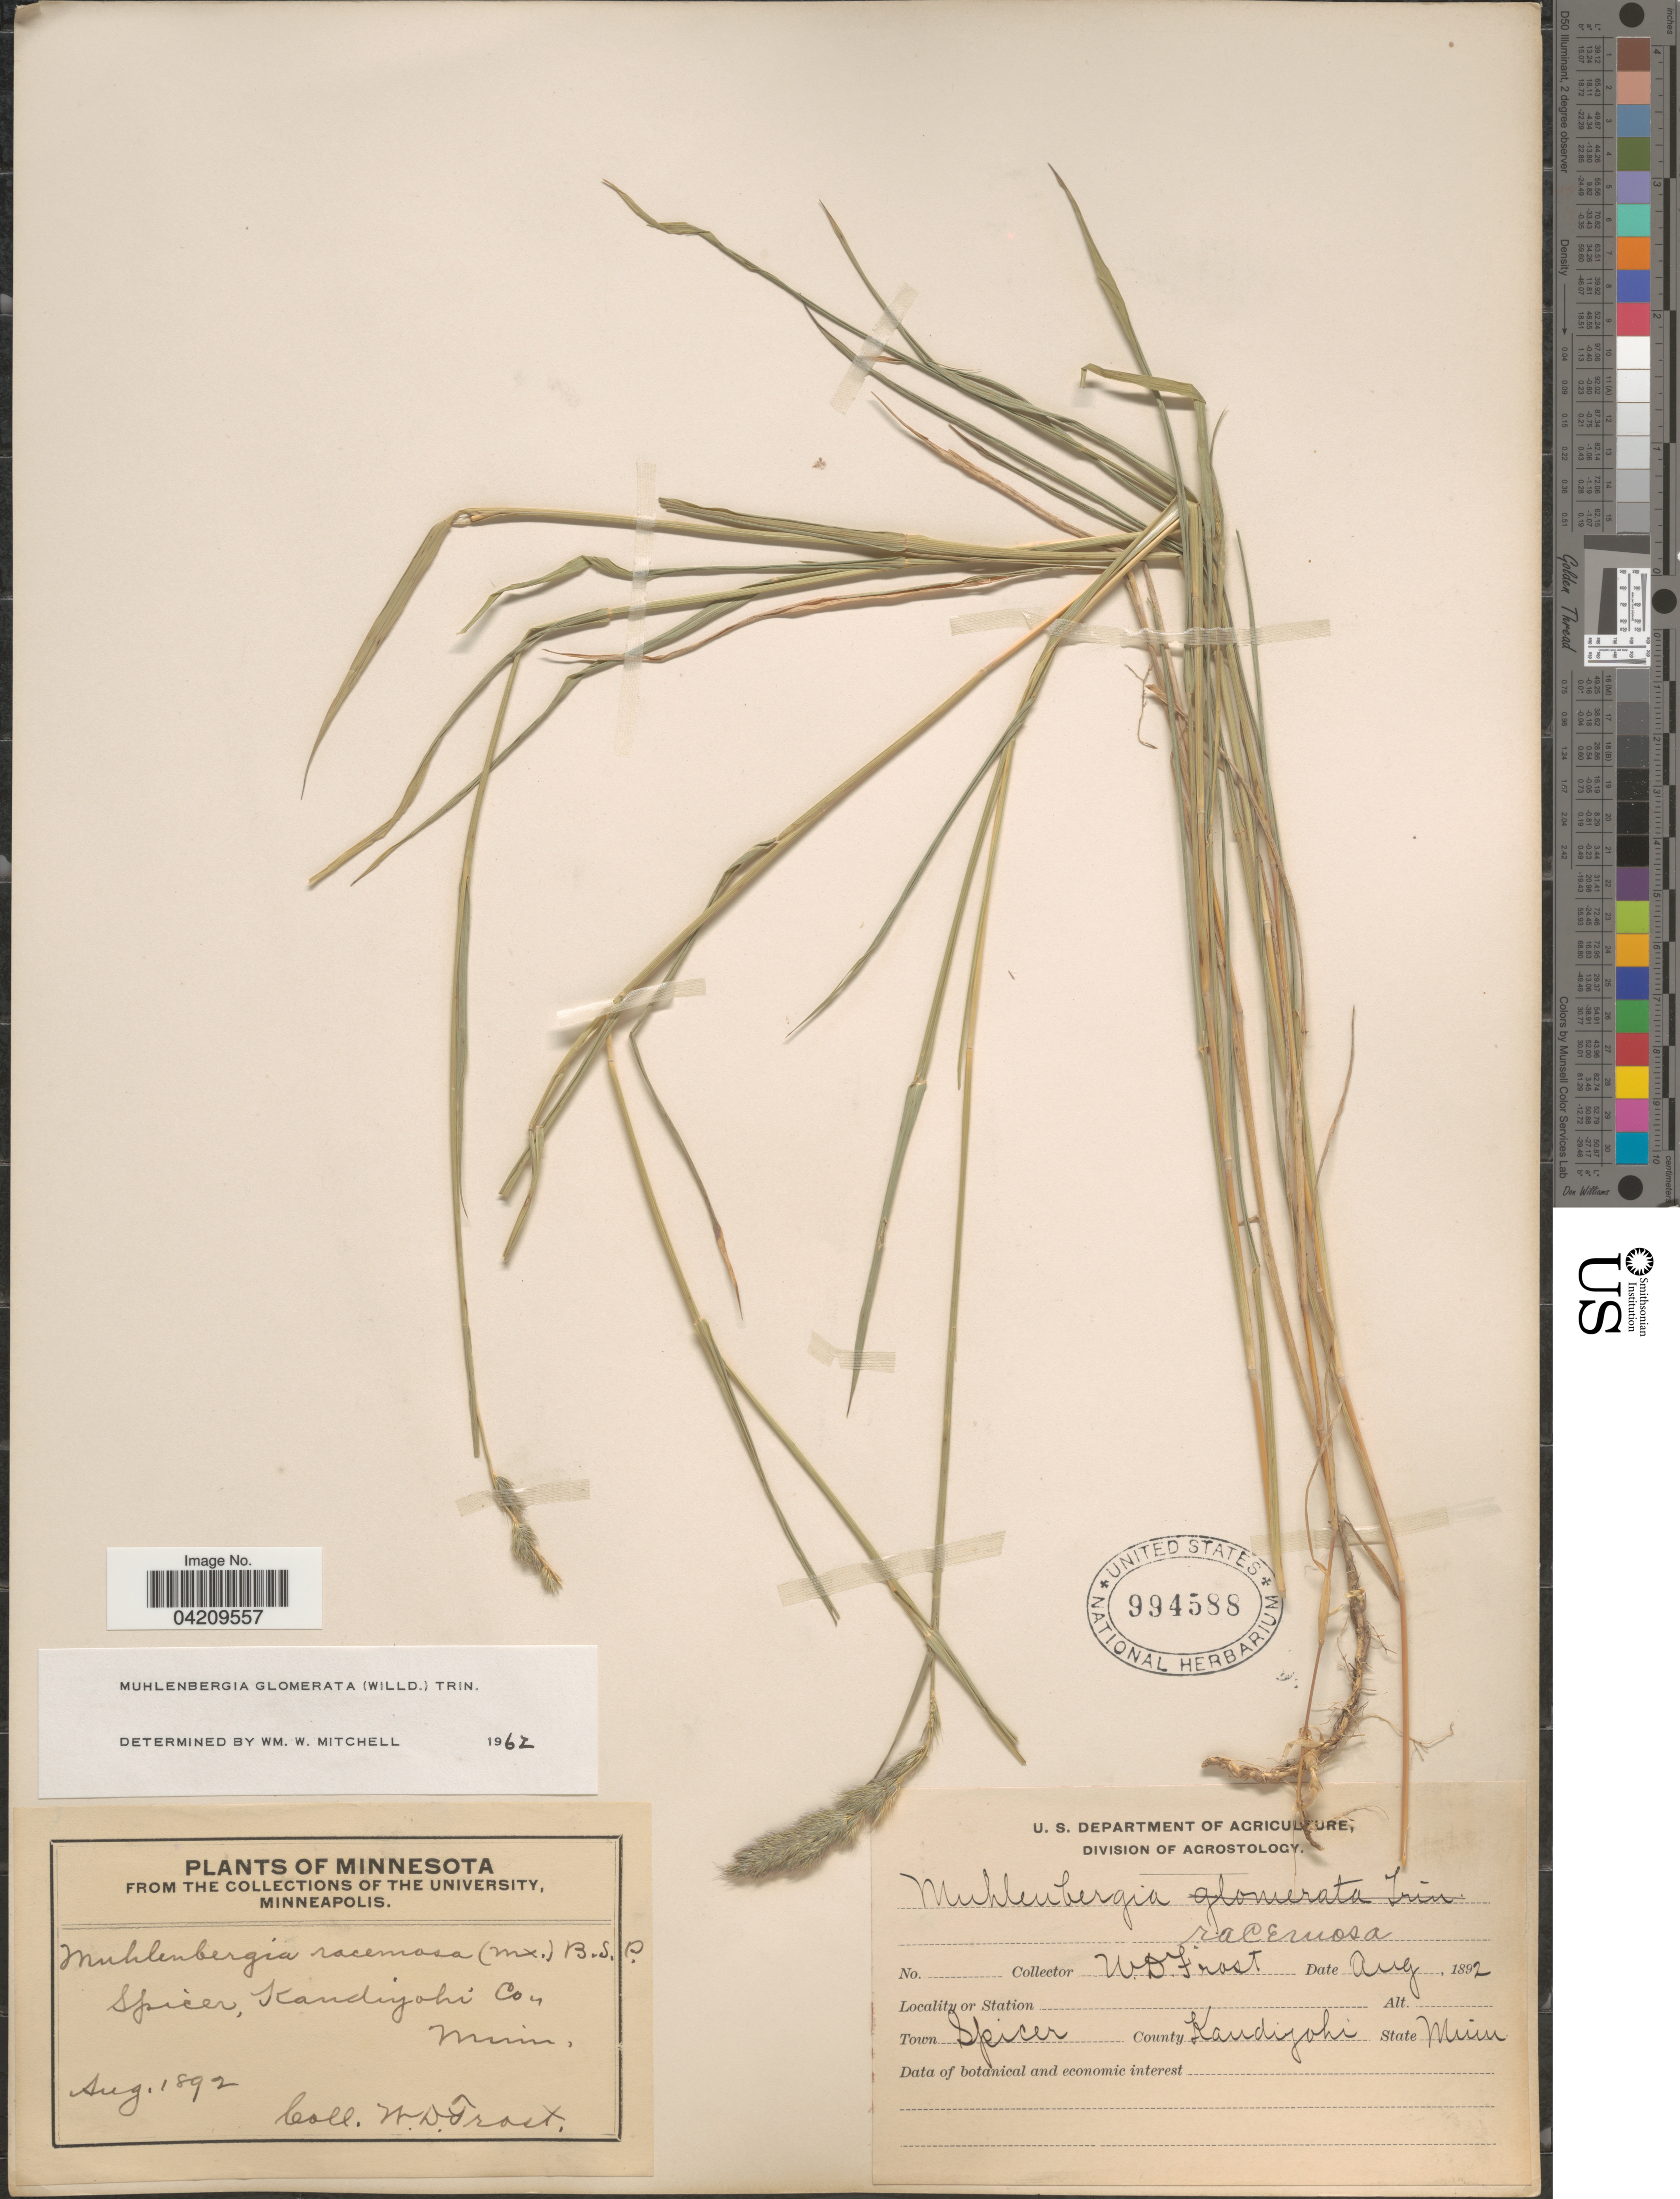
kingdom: Plantae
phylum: Tracheophyta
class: Liliopsida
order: Poales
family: Poaceae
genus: Muhlenbergia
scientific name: Muhlenbergia glomerata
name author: (Willd.) Trin.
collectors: W. Frost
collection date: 1892-08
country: United States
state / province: Minnesota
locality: Town Spicer. County Kandiyohi.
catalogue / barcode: US 994588